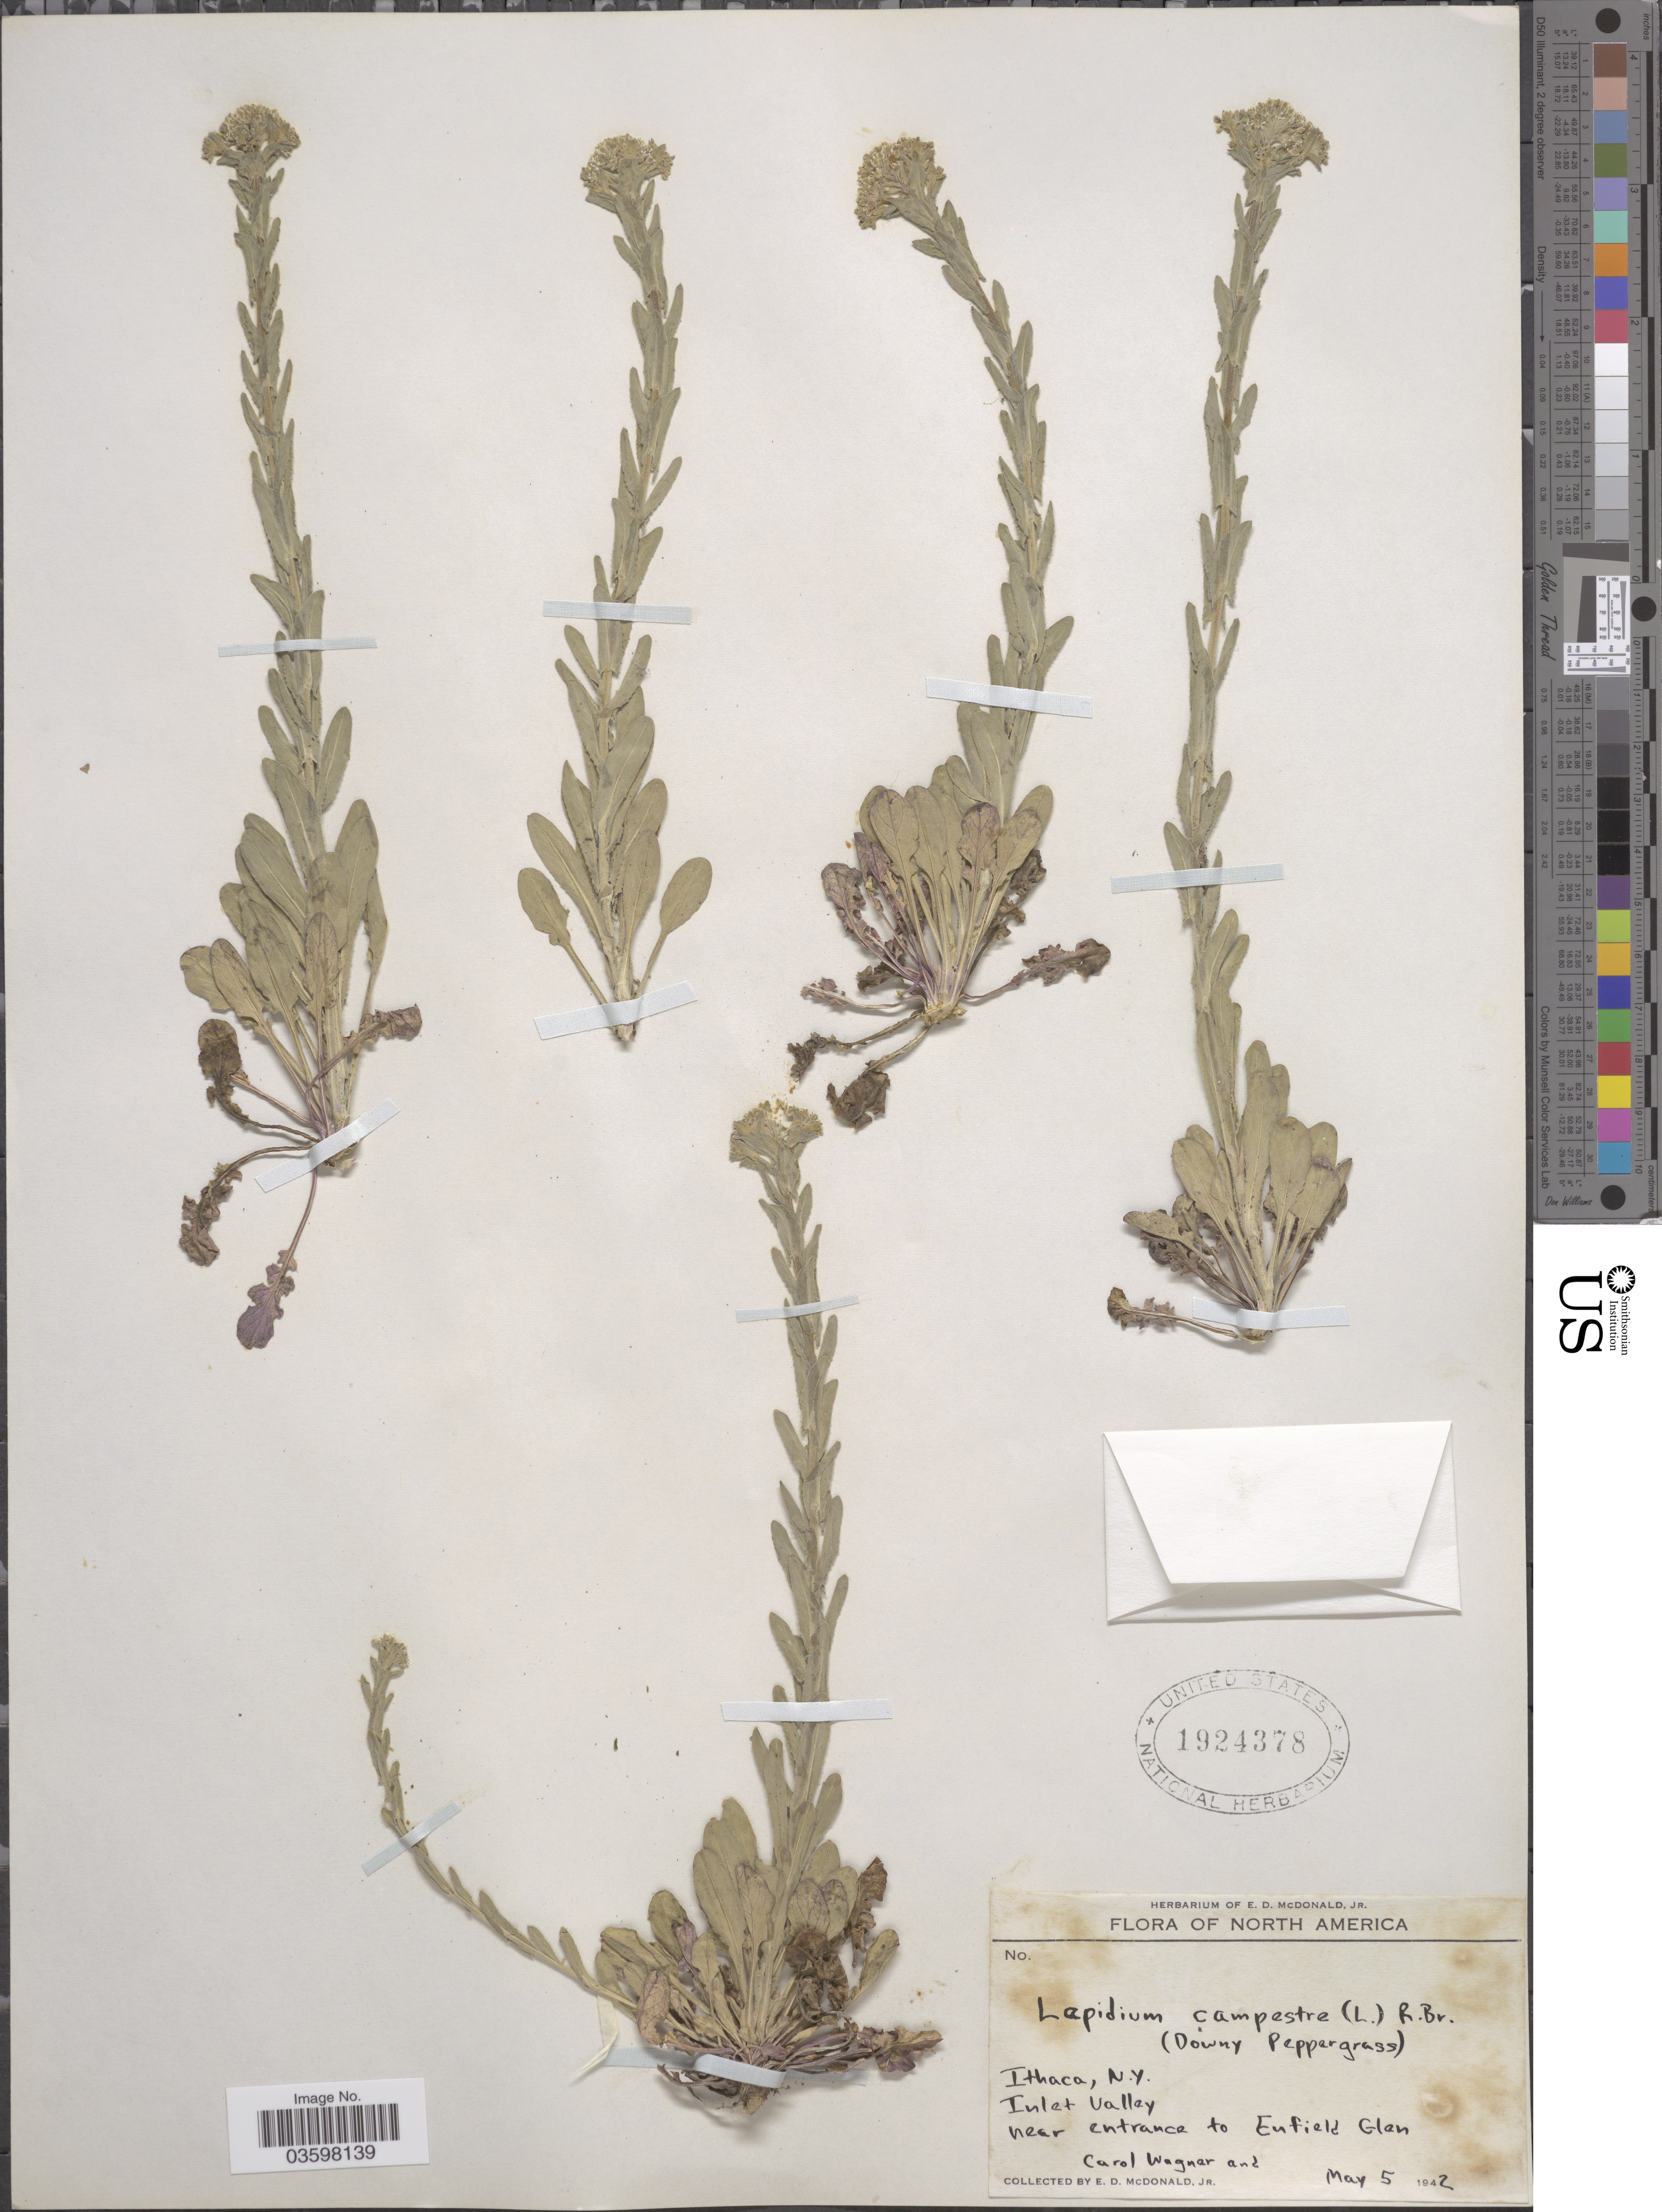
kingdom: Plantae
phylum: Tracheophyta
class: Magnoliopsida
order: Brassicales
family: Brassicaceae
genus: Lepidium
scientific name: Lepidium campestre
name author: (L.) W.T. Aiton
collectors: C. Wagner & E. D. McDonald Jr.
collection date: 1942-05-05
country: United States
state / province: New York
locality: Ithaca. Inlet Valley. Near entrance to Enfield Glen.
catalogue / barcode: US 1924378